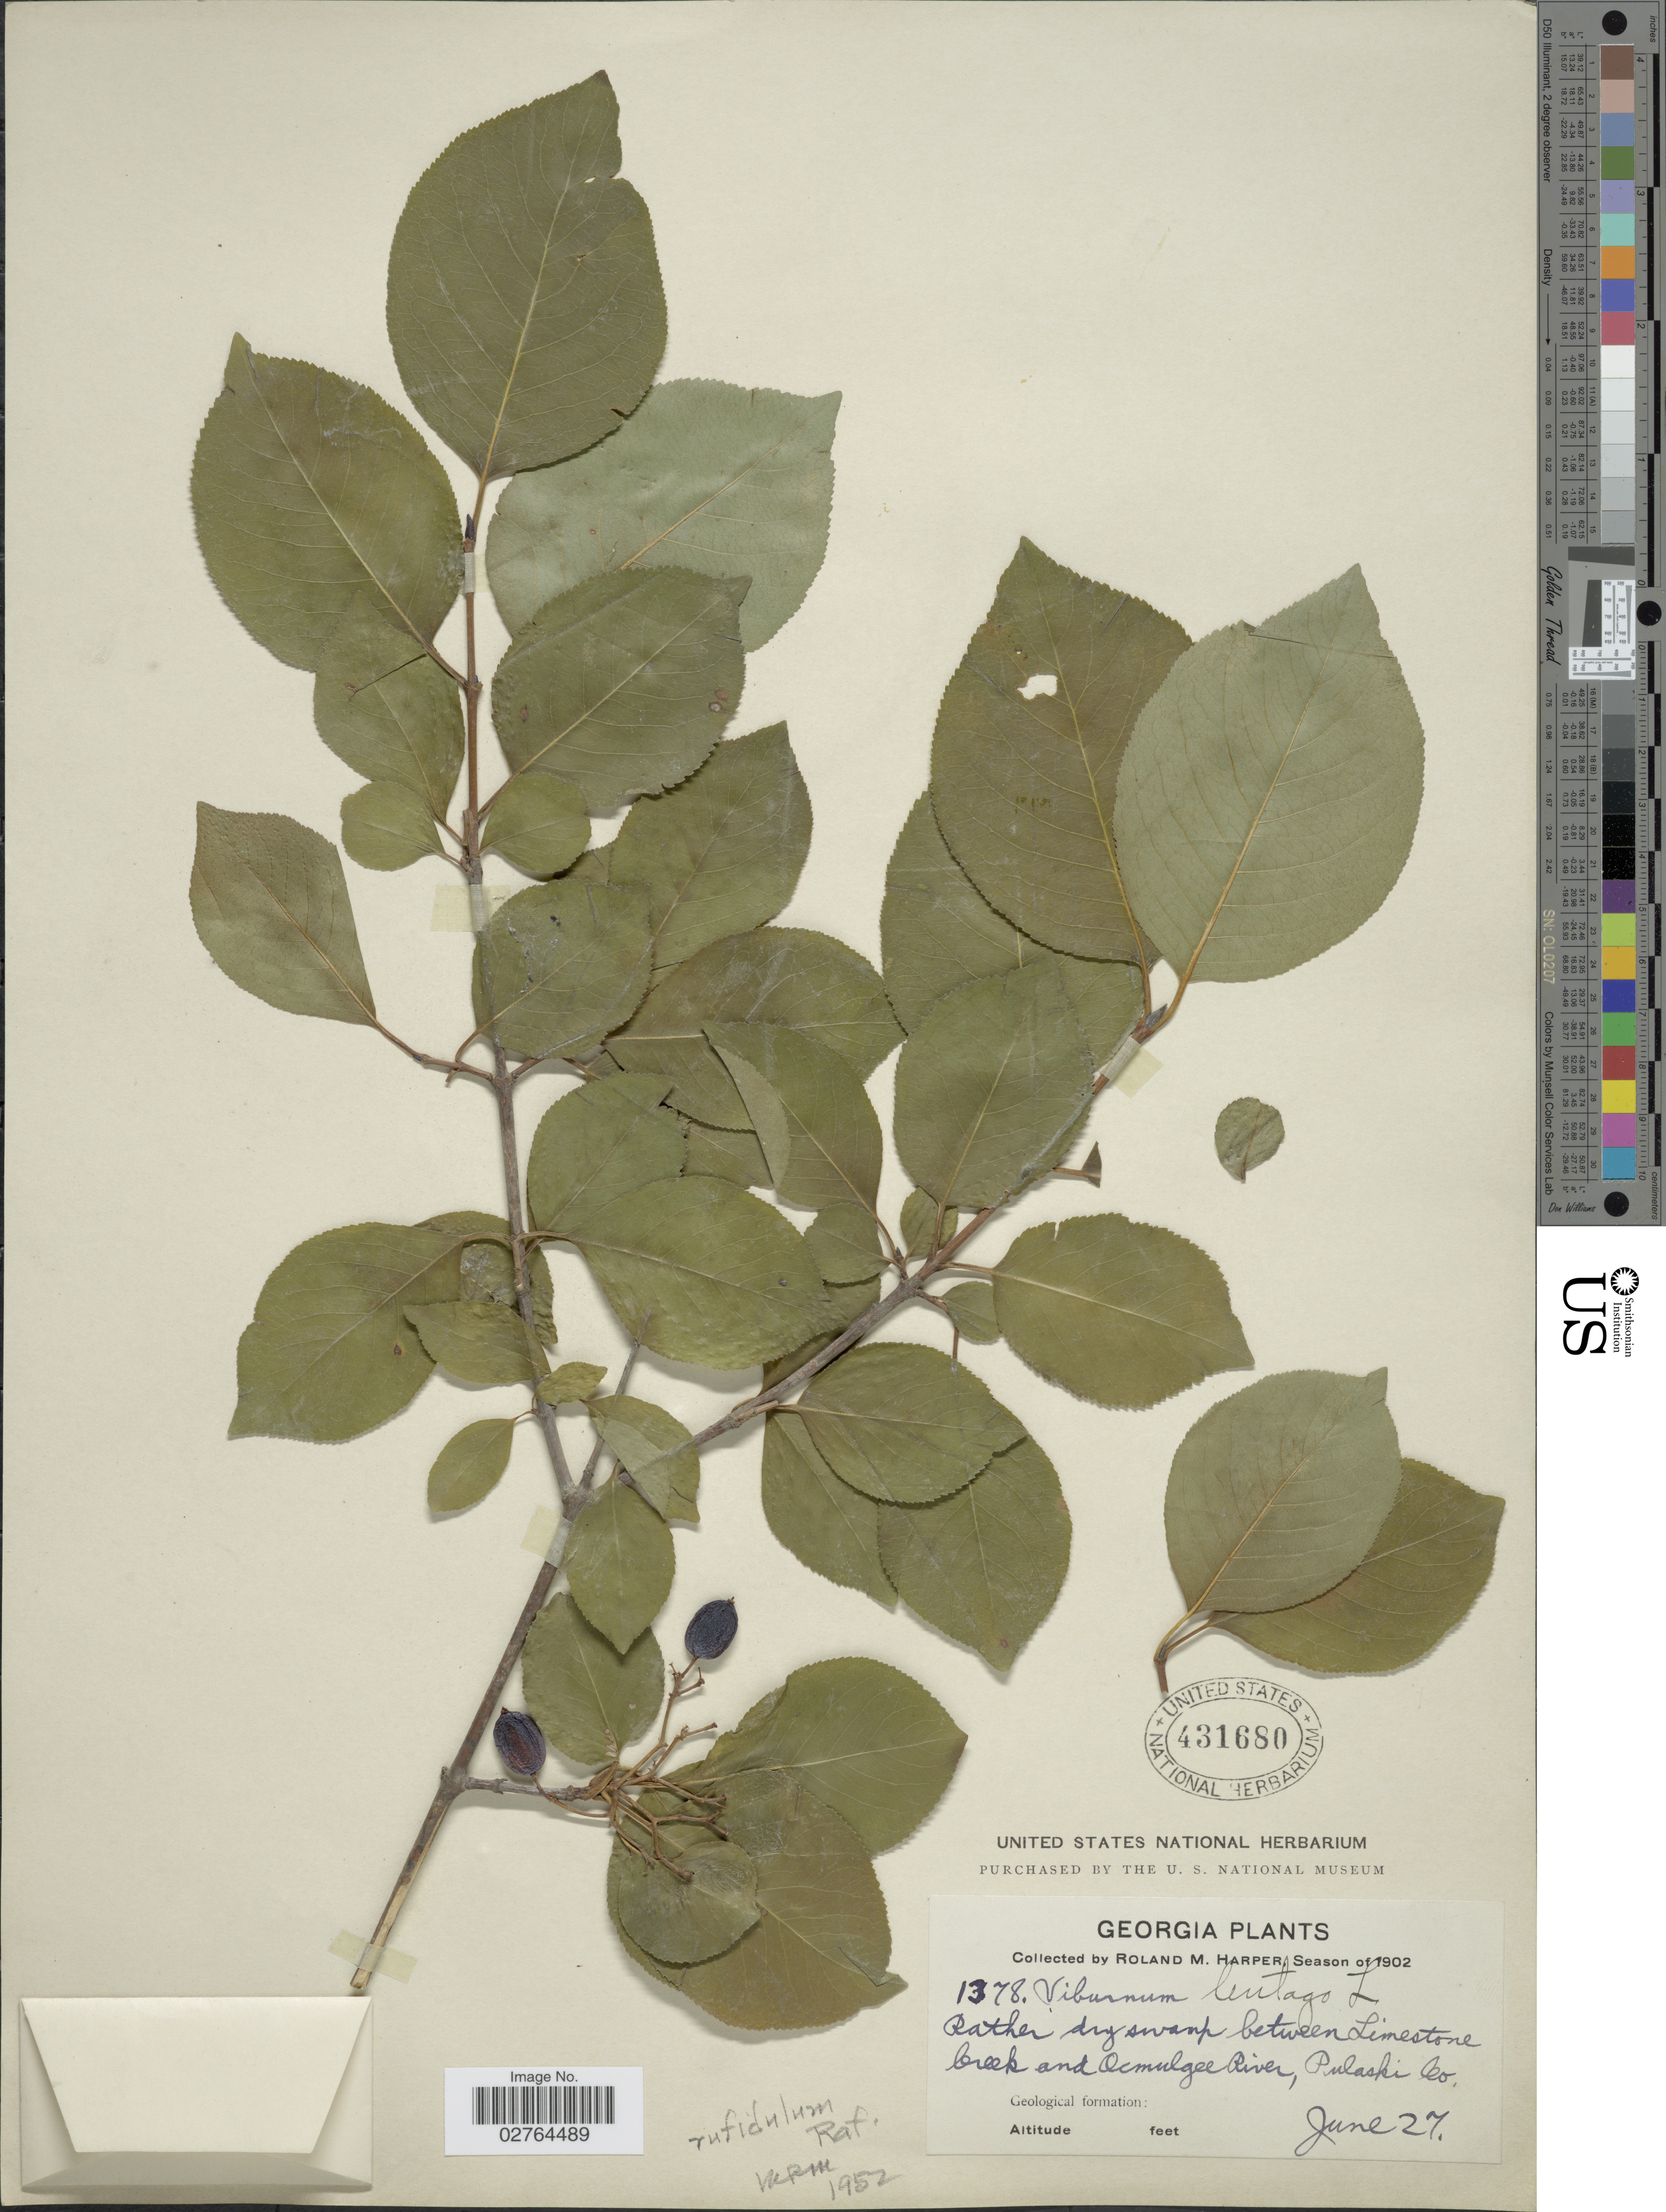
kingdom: Plantae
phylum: Tracheophyta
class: Magnoliopsida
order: Dipsacales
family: Viburnaceae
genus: Viburnum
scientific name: Viburnum rufidulum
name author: Raf.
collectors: R. M. Harper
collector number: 1378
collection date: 1902-06-27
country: United States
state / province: Georgia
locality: Rather dry swamp between Limestone Creek and Ocmulgee River, Pulaski Co.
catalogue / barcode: US 431680